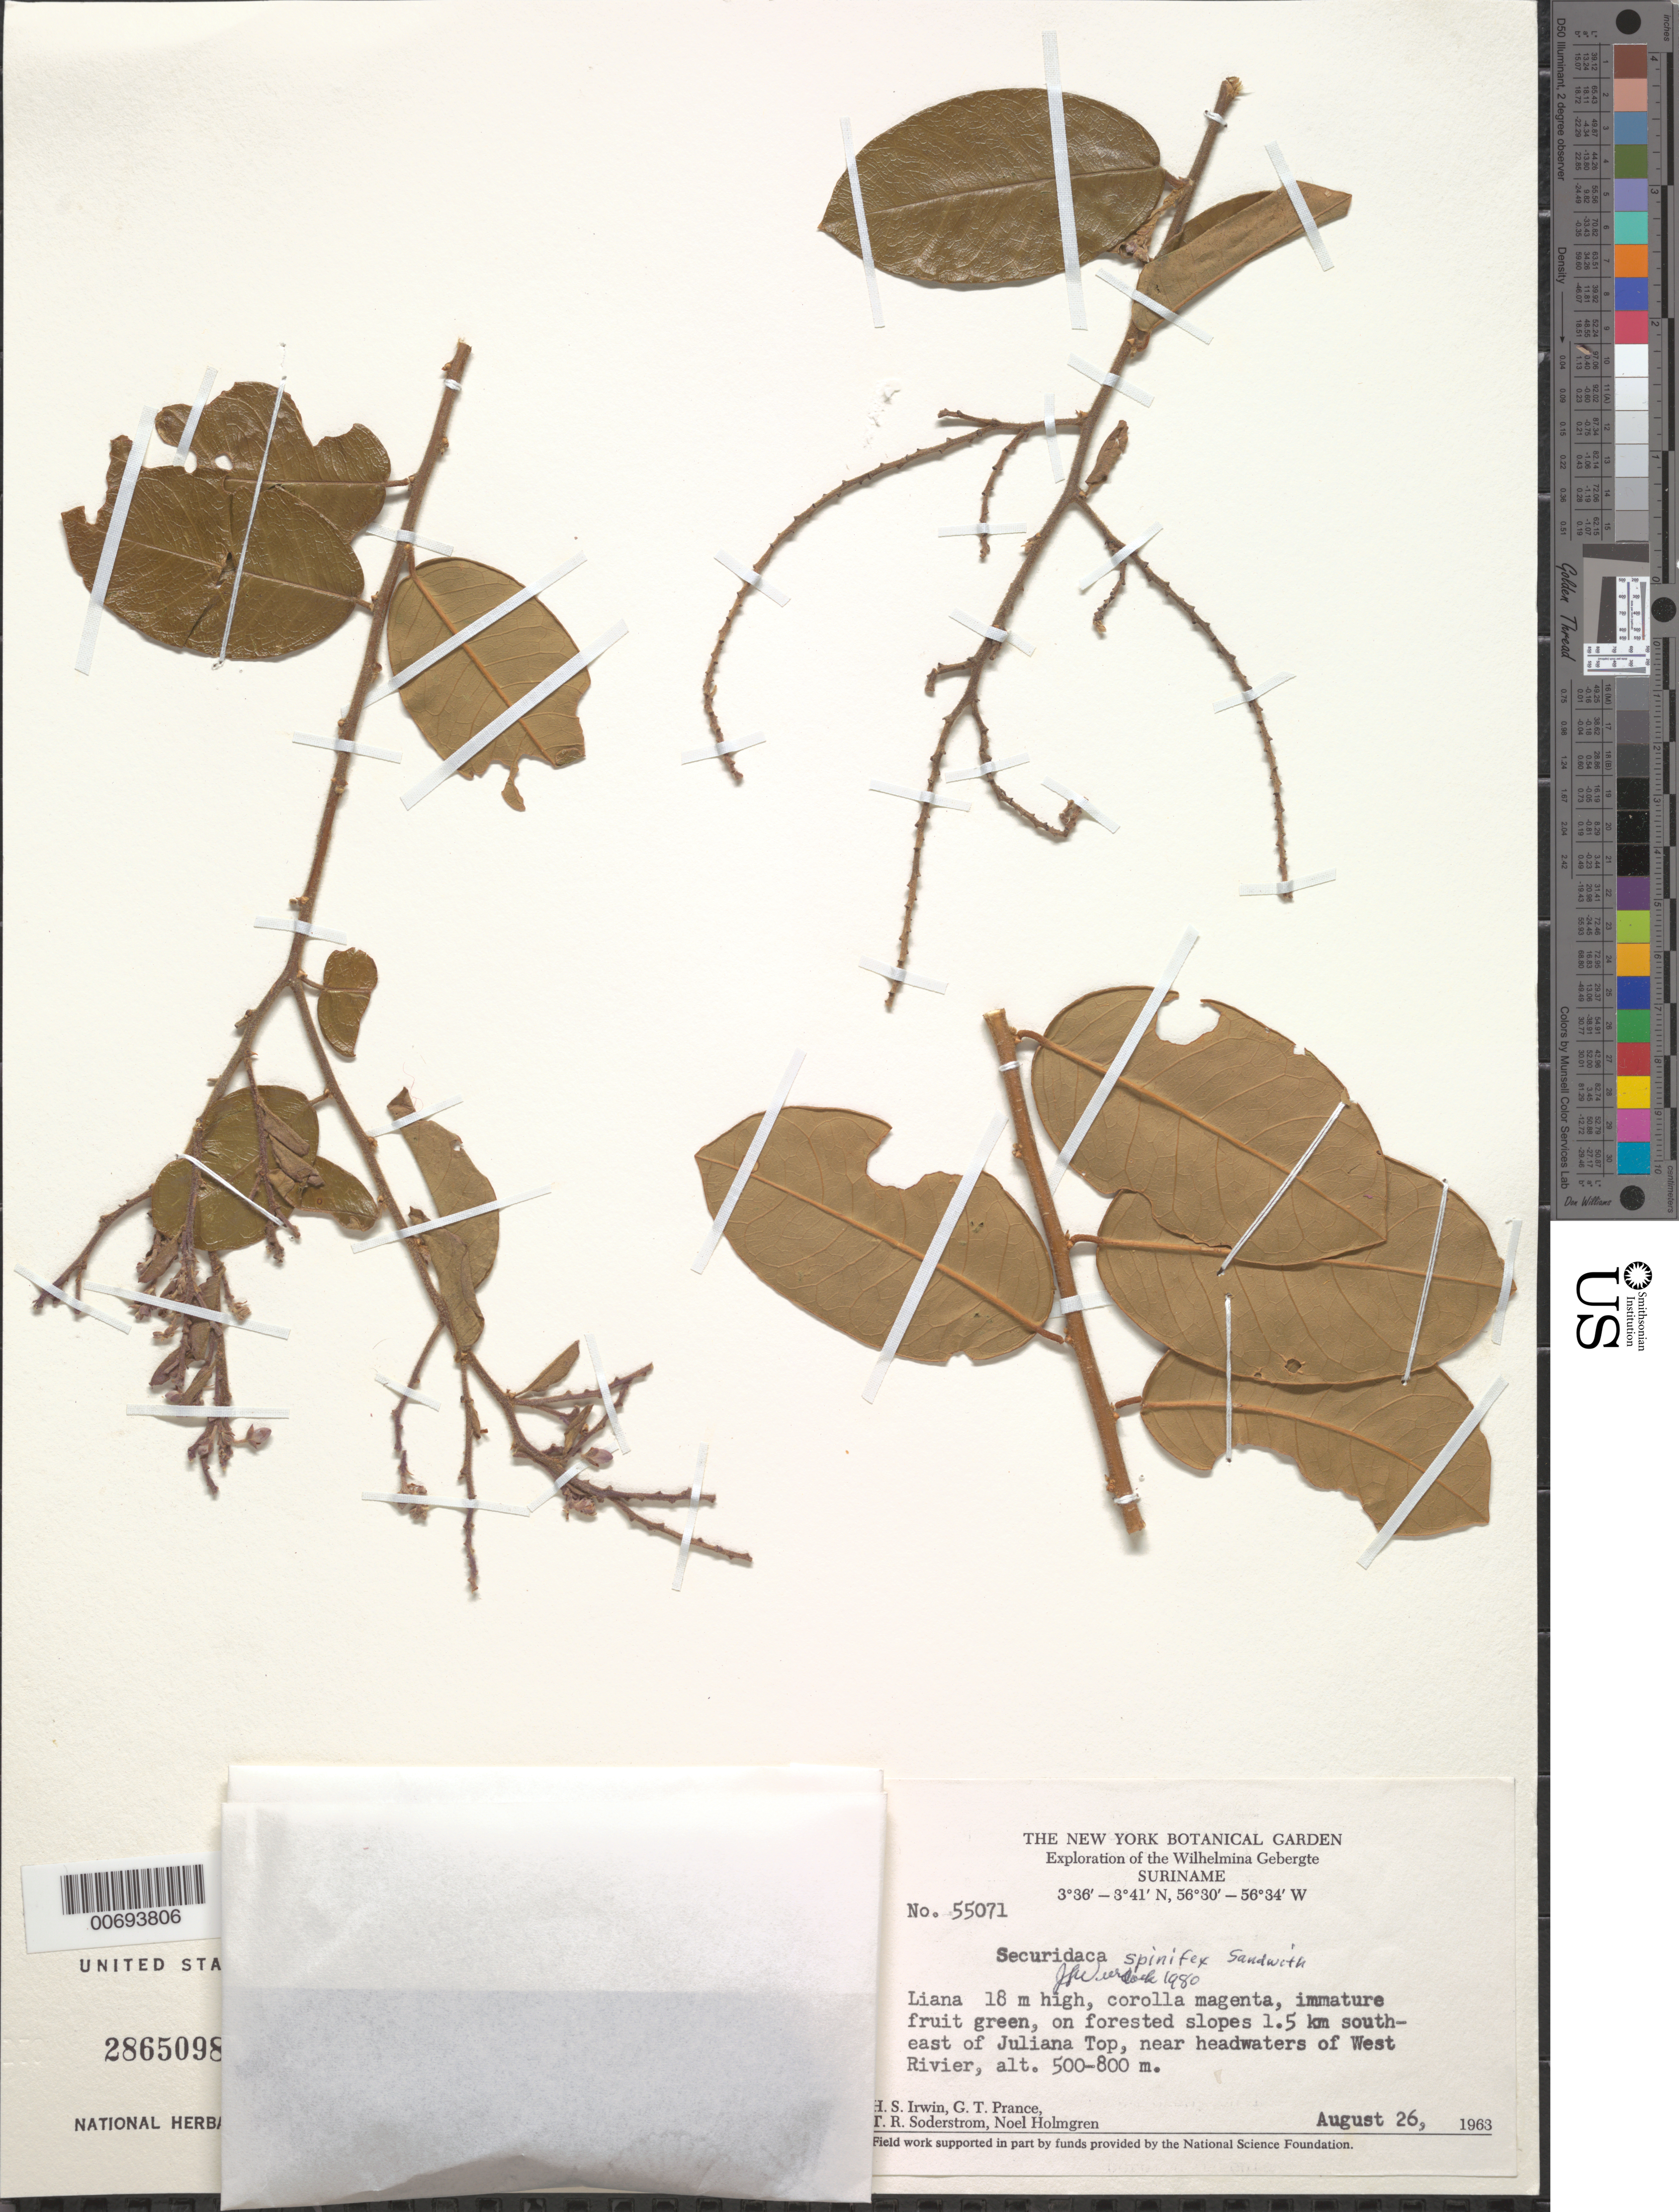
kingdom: Plantae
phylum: Tracheophyta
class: Magnoliopsida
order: Fabales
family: Polygalaceae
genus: Securidaca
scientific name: Securidaca spinifex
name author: Sandwith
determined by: Wurdack, John J., (US), US (UNITED STATES)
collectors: H. Irwin, G. T. Prance, T. R. Soderstrom & N. H. Holmgren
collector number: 55071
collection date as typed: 26-Aug-63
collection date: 1963-08-26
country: Suriname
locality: Juliana Top, 1.5 km SE of, near headwaters of West River, Wilhelmina Gebergte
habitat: Forested slopes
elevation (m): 500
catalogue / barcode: US 2865098